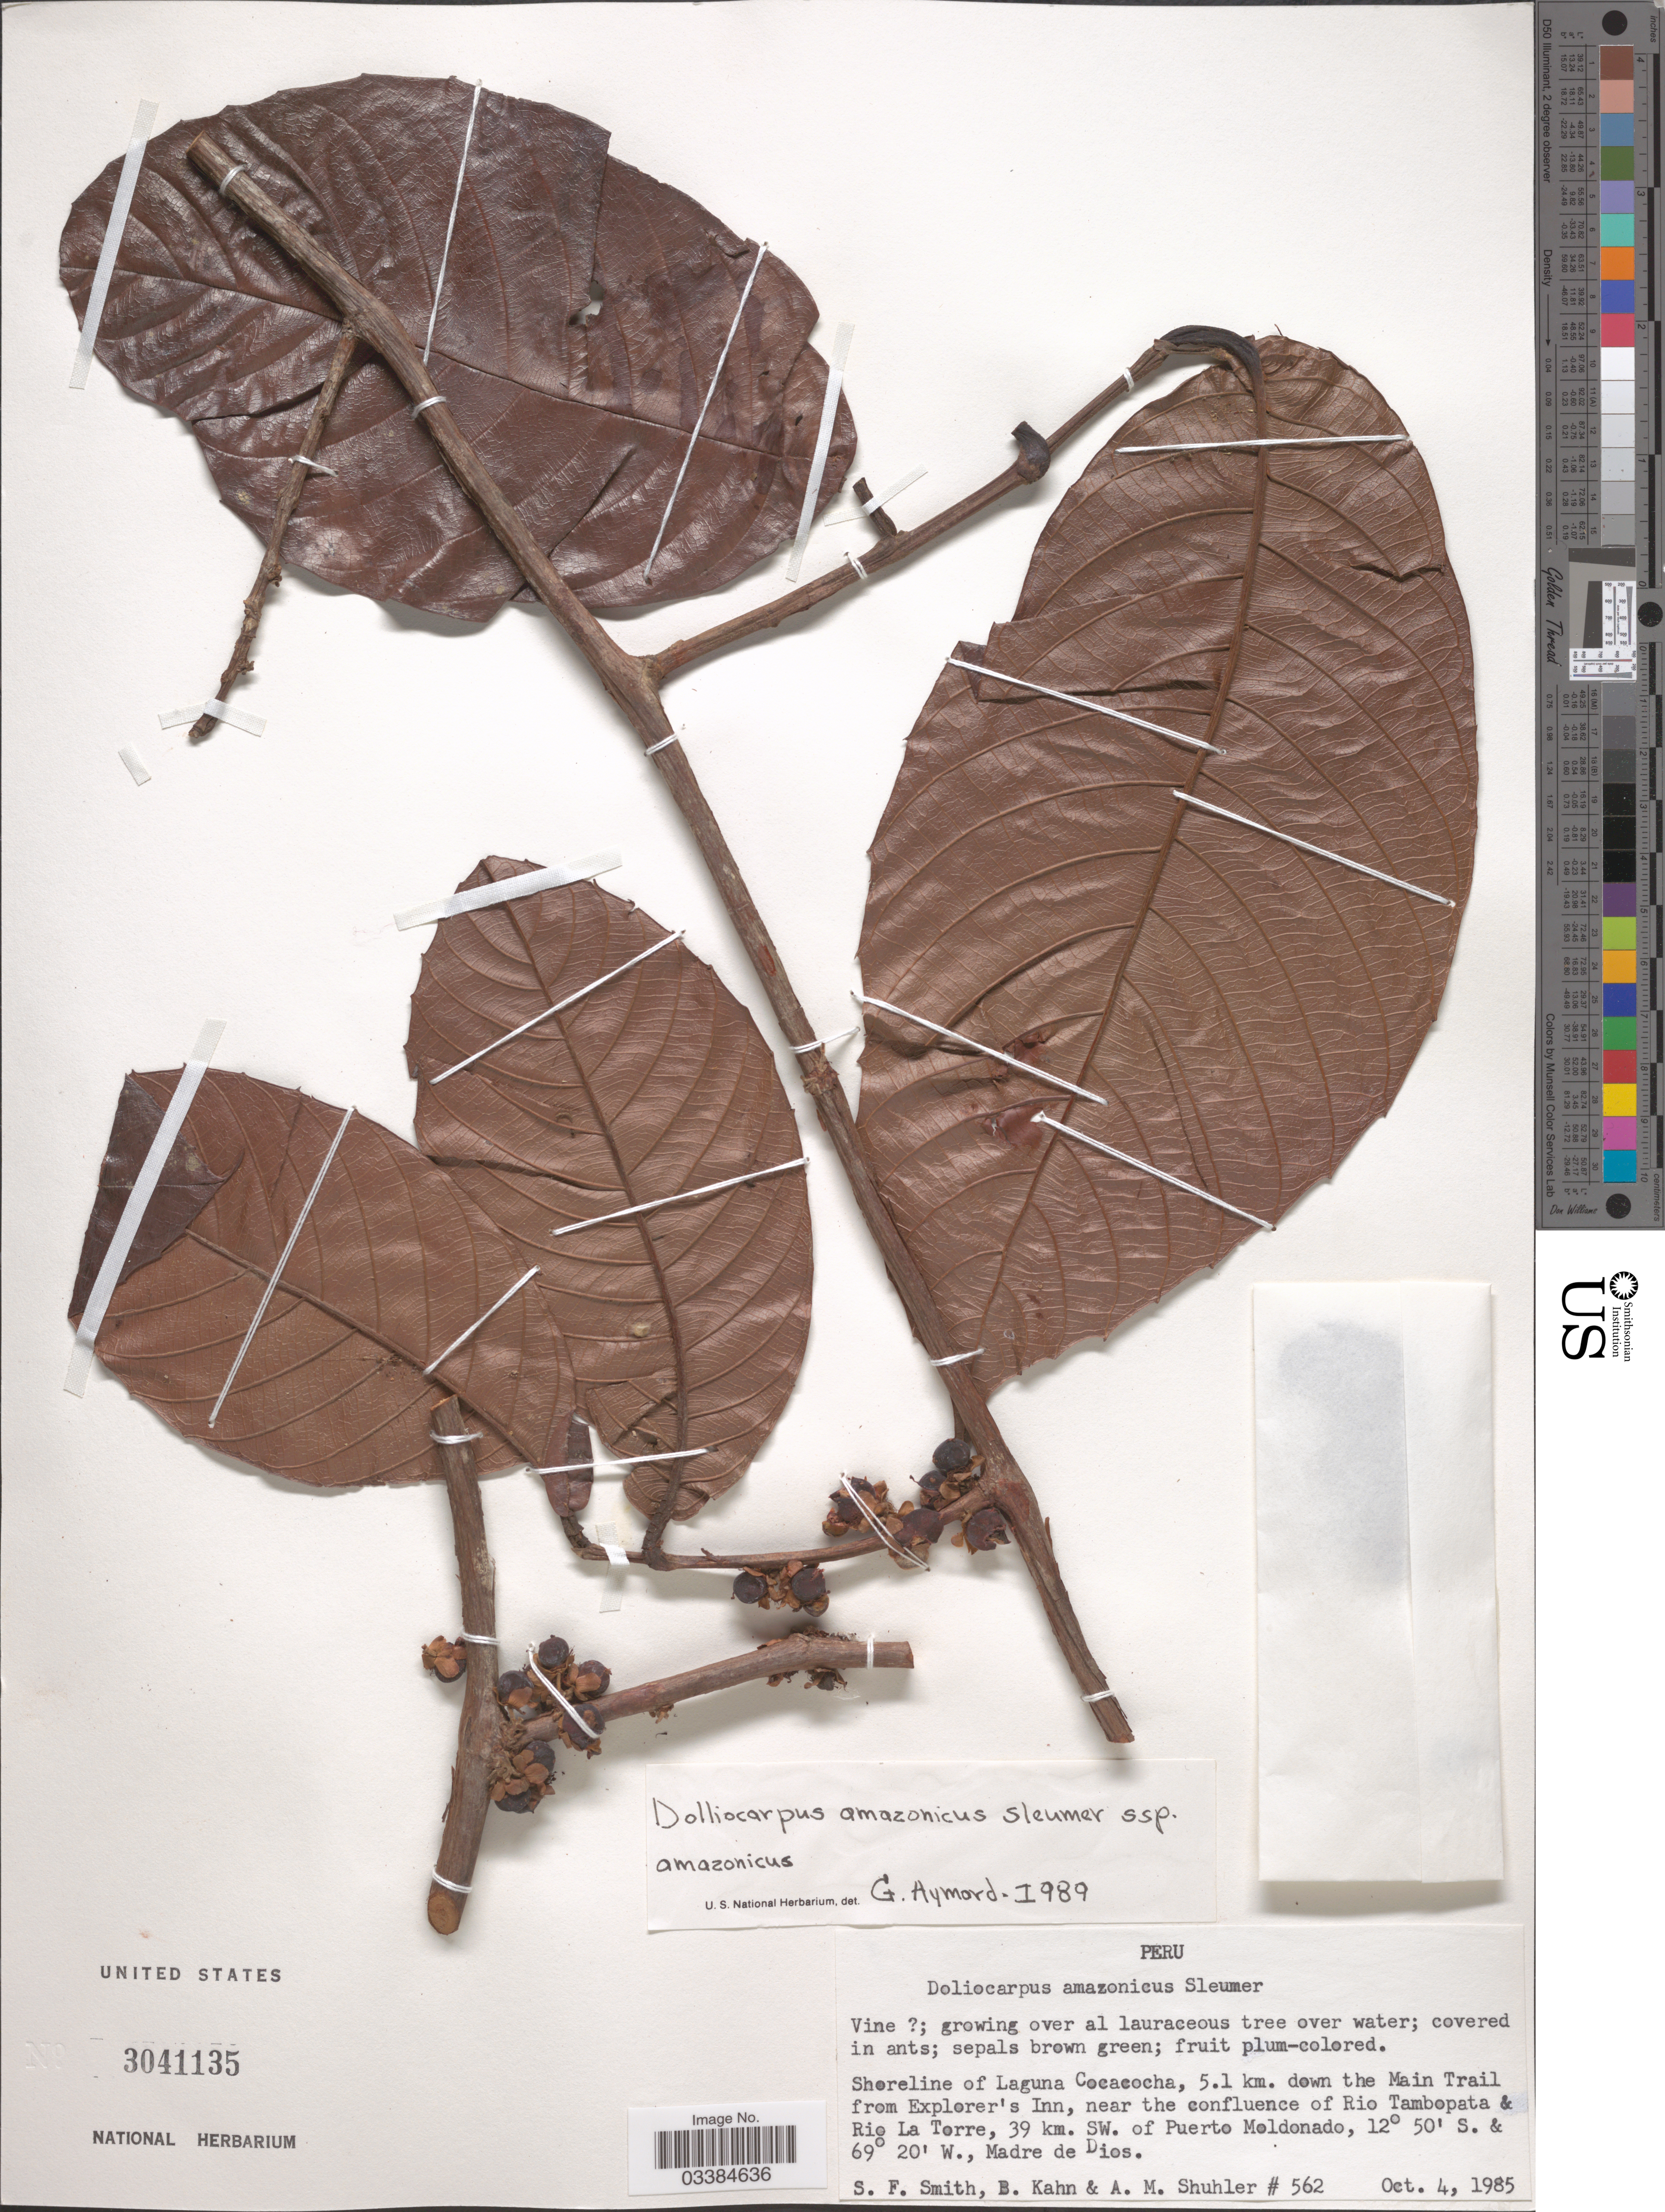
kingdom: Plantae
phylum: Tracheophyta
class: Magnoliopsida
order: Dilleniales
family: Dilleniaceae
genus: Doliocarpus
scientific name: Doliocarpus amazonicus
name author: Sleumer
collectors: S.F. Smith, B. Kahn & A. Shuhler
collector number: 562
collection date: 1985-10-04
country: Peru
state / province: Madre de Dios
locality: Shoreline of Laguna Cocacocha, 5.1 km. down the Main Trail from Explorer's Inn, near the confluence of Rio Tambopata & Rio La Torre, 39 km. SW. of Puerto Moldonado.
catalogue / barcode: US 3041135